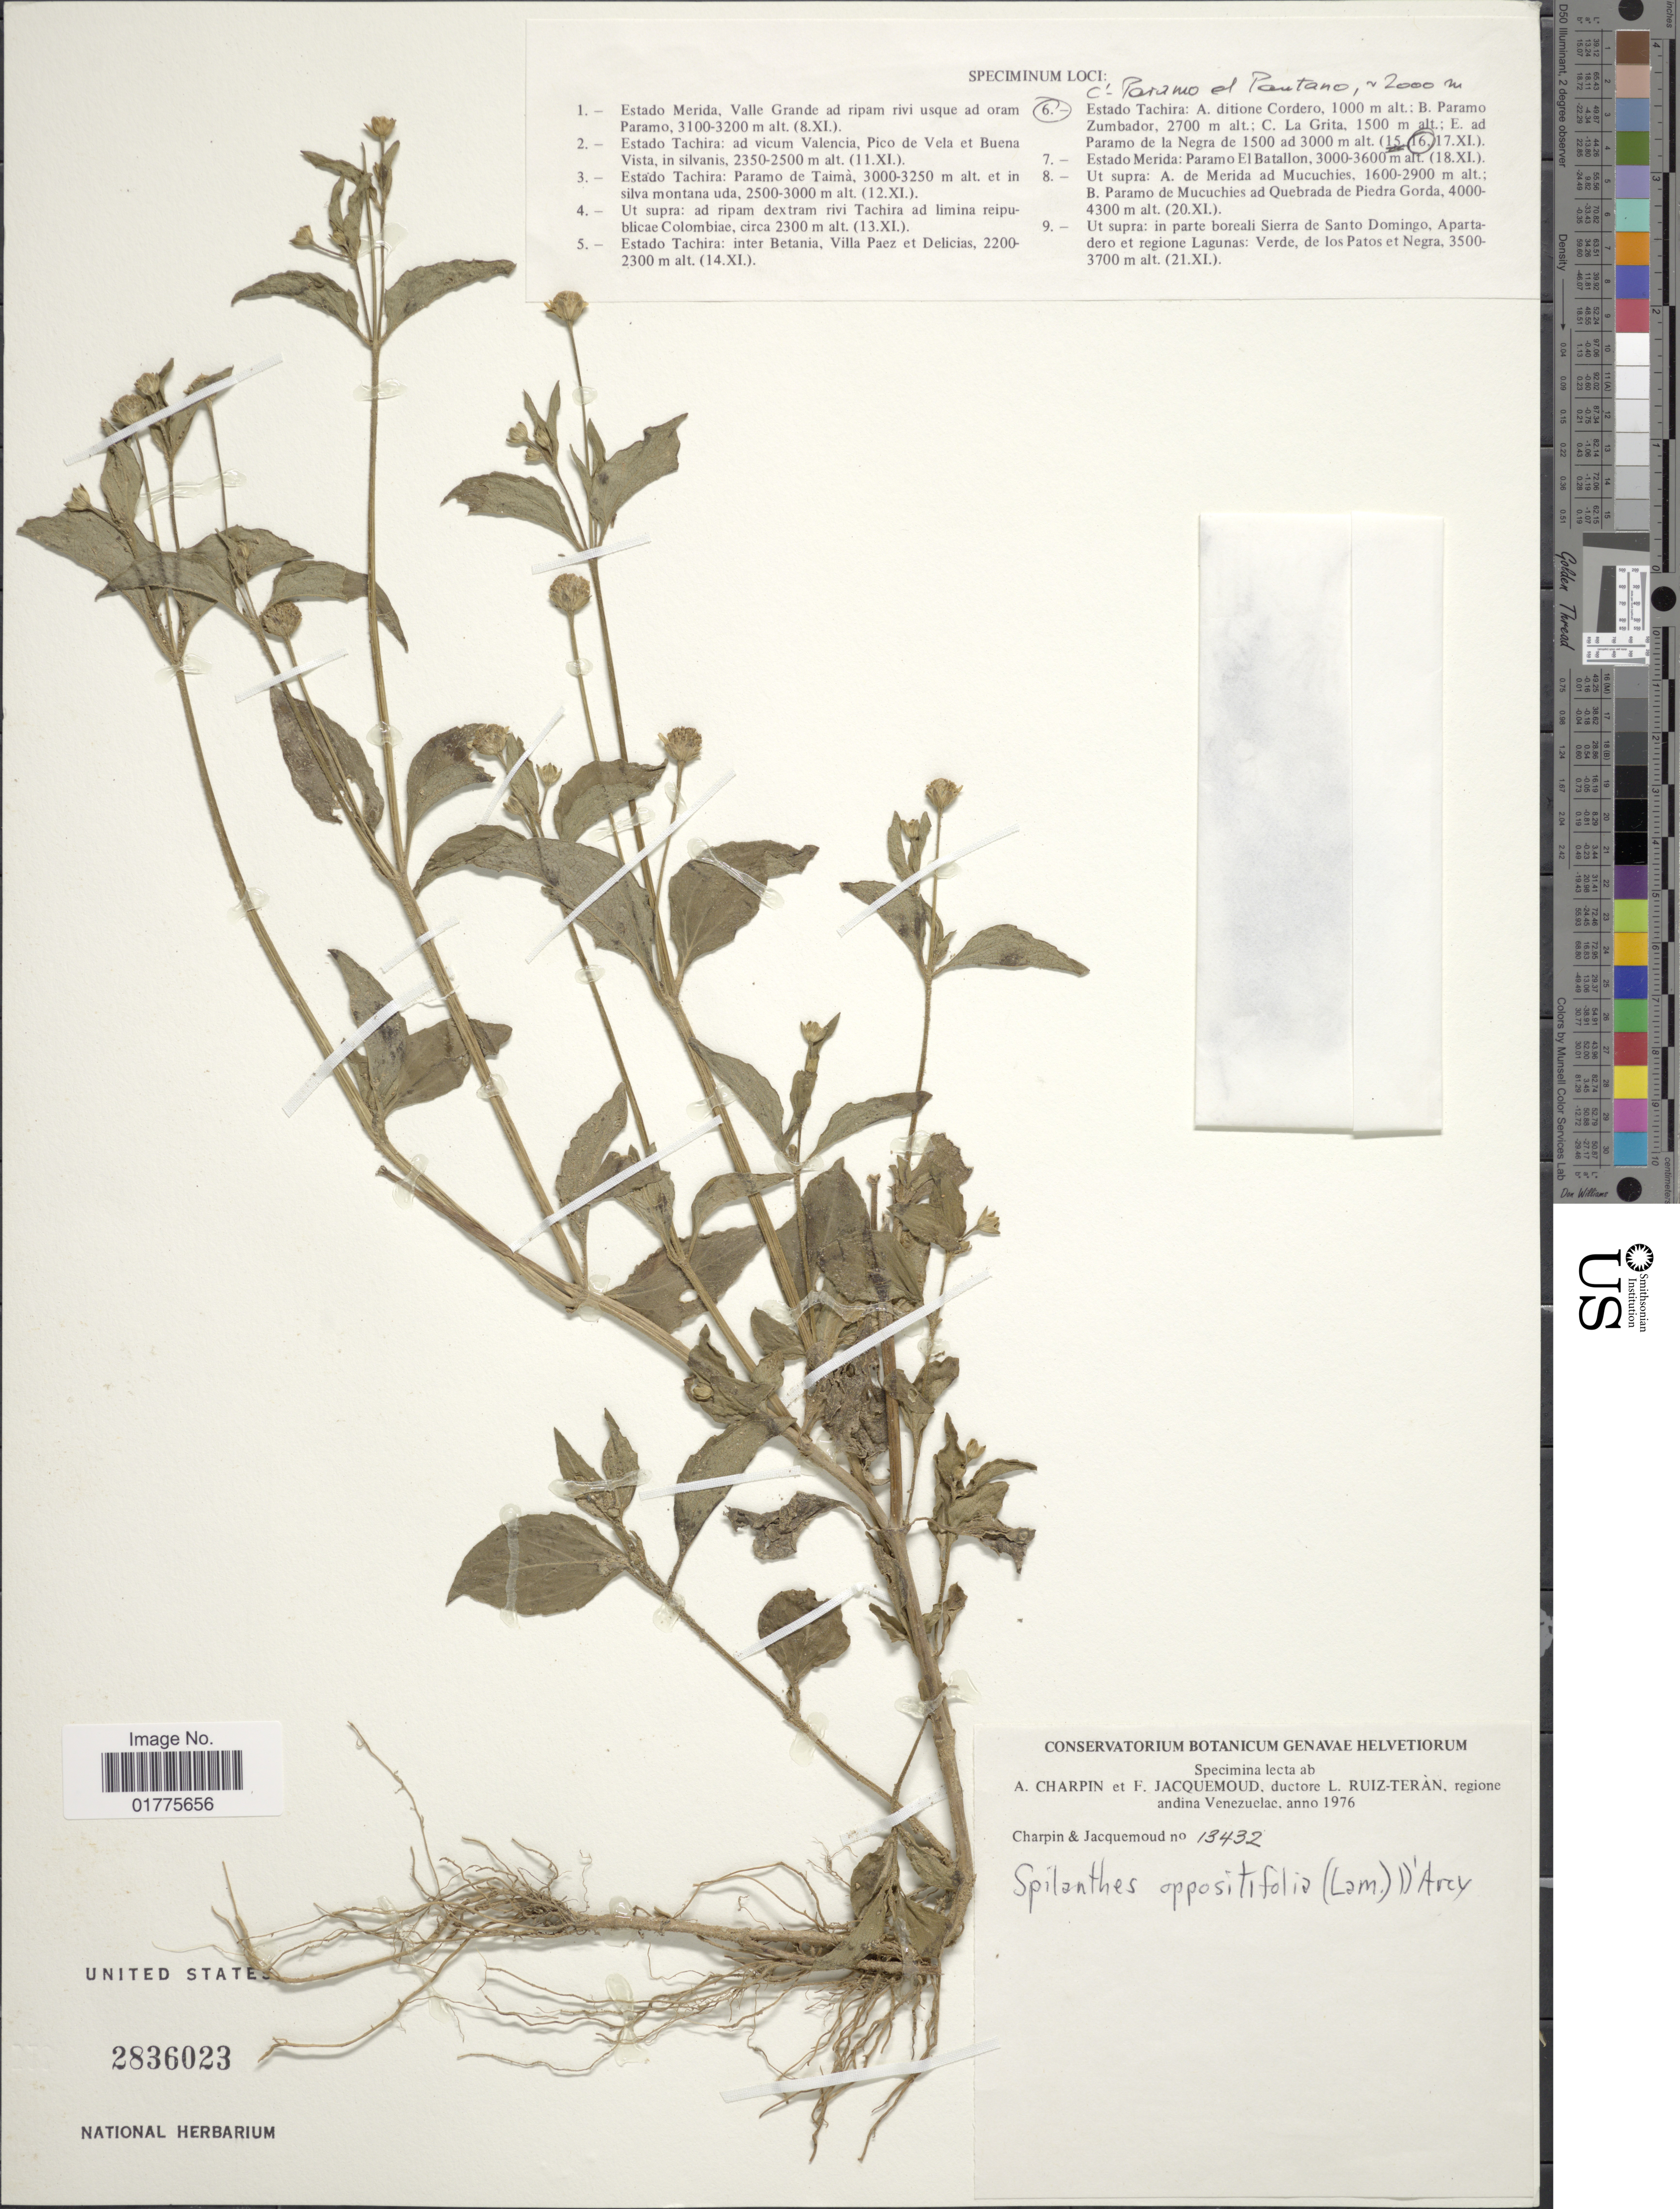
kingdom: Plantae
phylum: Tracheophyta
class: Magnoliopsida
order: Asterales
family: Asteraceae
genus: Acmella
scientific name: Acmella repens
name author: (Walter) Rich.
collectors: A. Charpin & F. Jacquemoud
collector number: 13432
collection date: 1976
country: Venezuela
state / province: Tachira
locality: A. ditione Corder, C. Paramo el Pantano, B. Paramo Zumbador, C. La Grita, E. ad Paramo de la Negra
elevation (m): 1500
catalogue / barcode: US 2836023